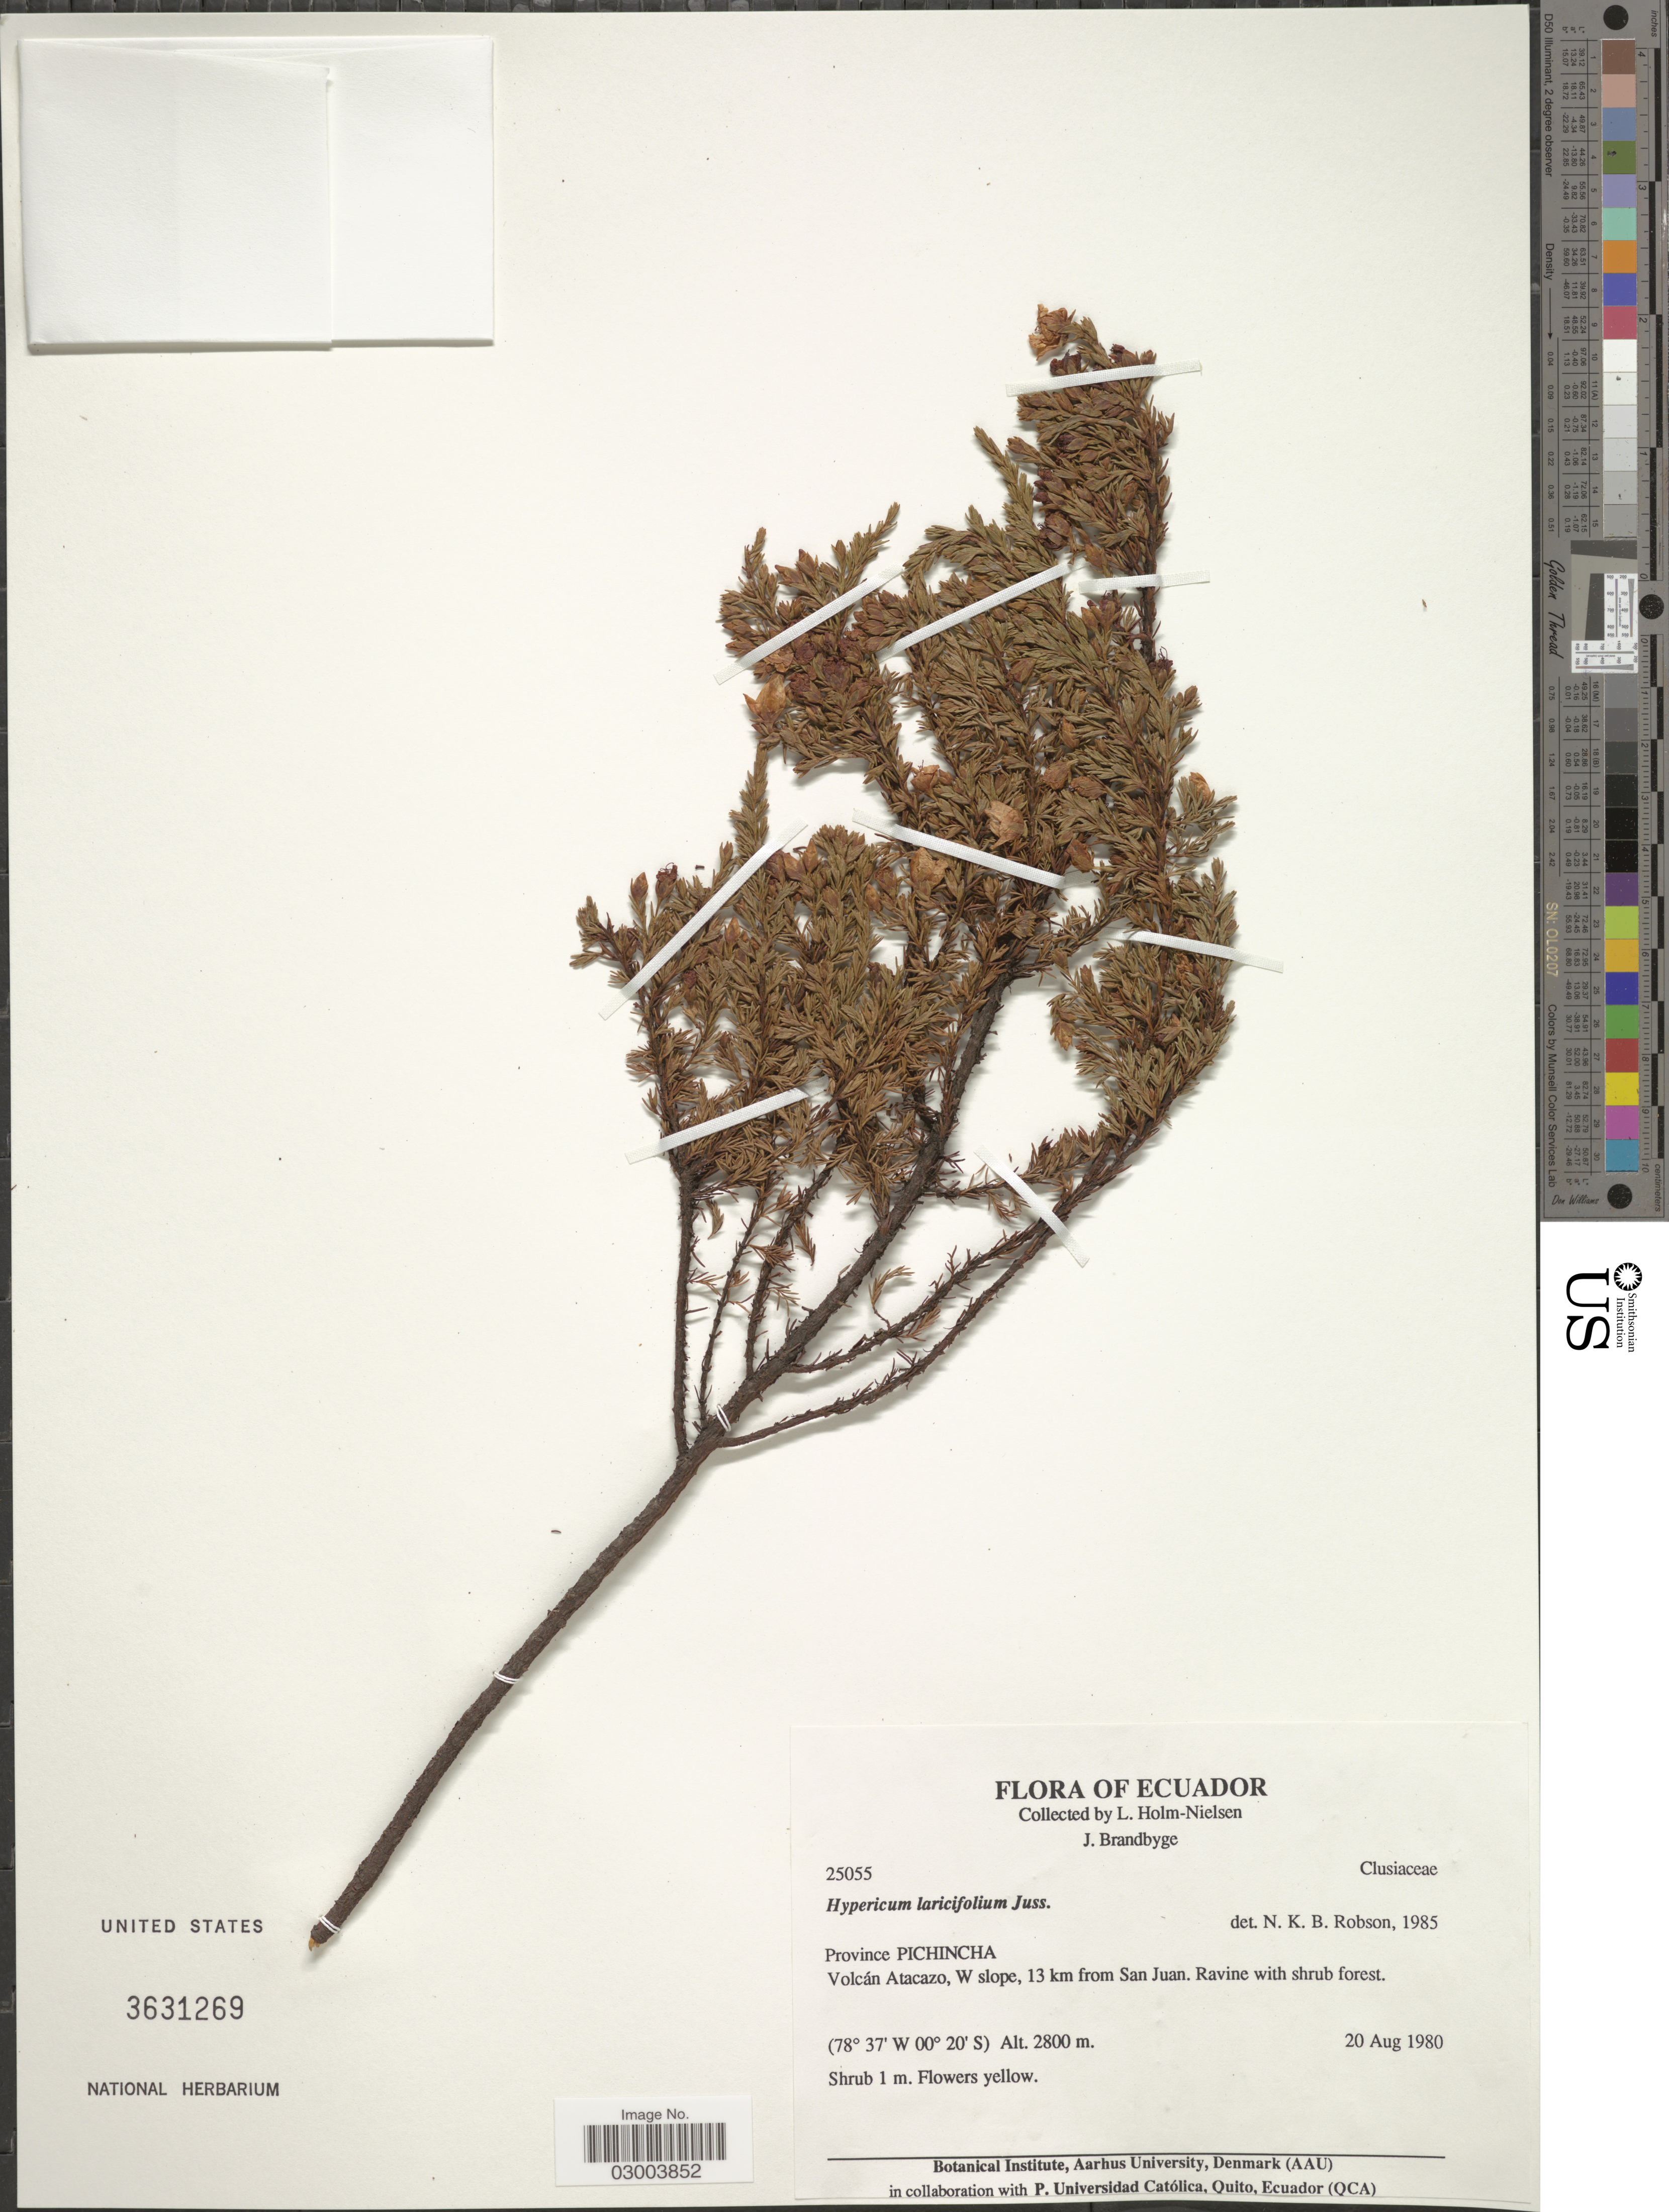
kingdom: Plantae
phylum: Tracheophyta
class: Magnoliopsida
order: Malpighiales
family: Hypericaceae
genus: Hypericum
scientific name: Hypericum laricifolium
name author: Juss.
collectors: L. Holm-Nielsen & J. Brandbyge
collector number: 25055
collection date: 1980-08-20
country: Ecuador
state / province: Pichincha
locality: Volcán Atacazo, W slope, 13 km from San Juan.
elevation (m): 2800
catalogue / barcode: US 3631269